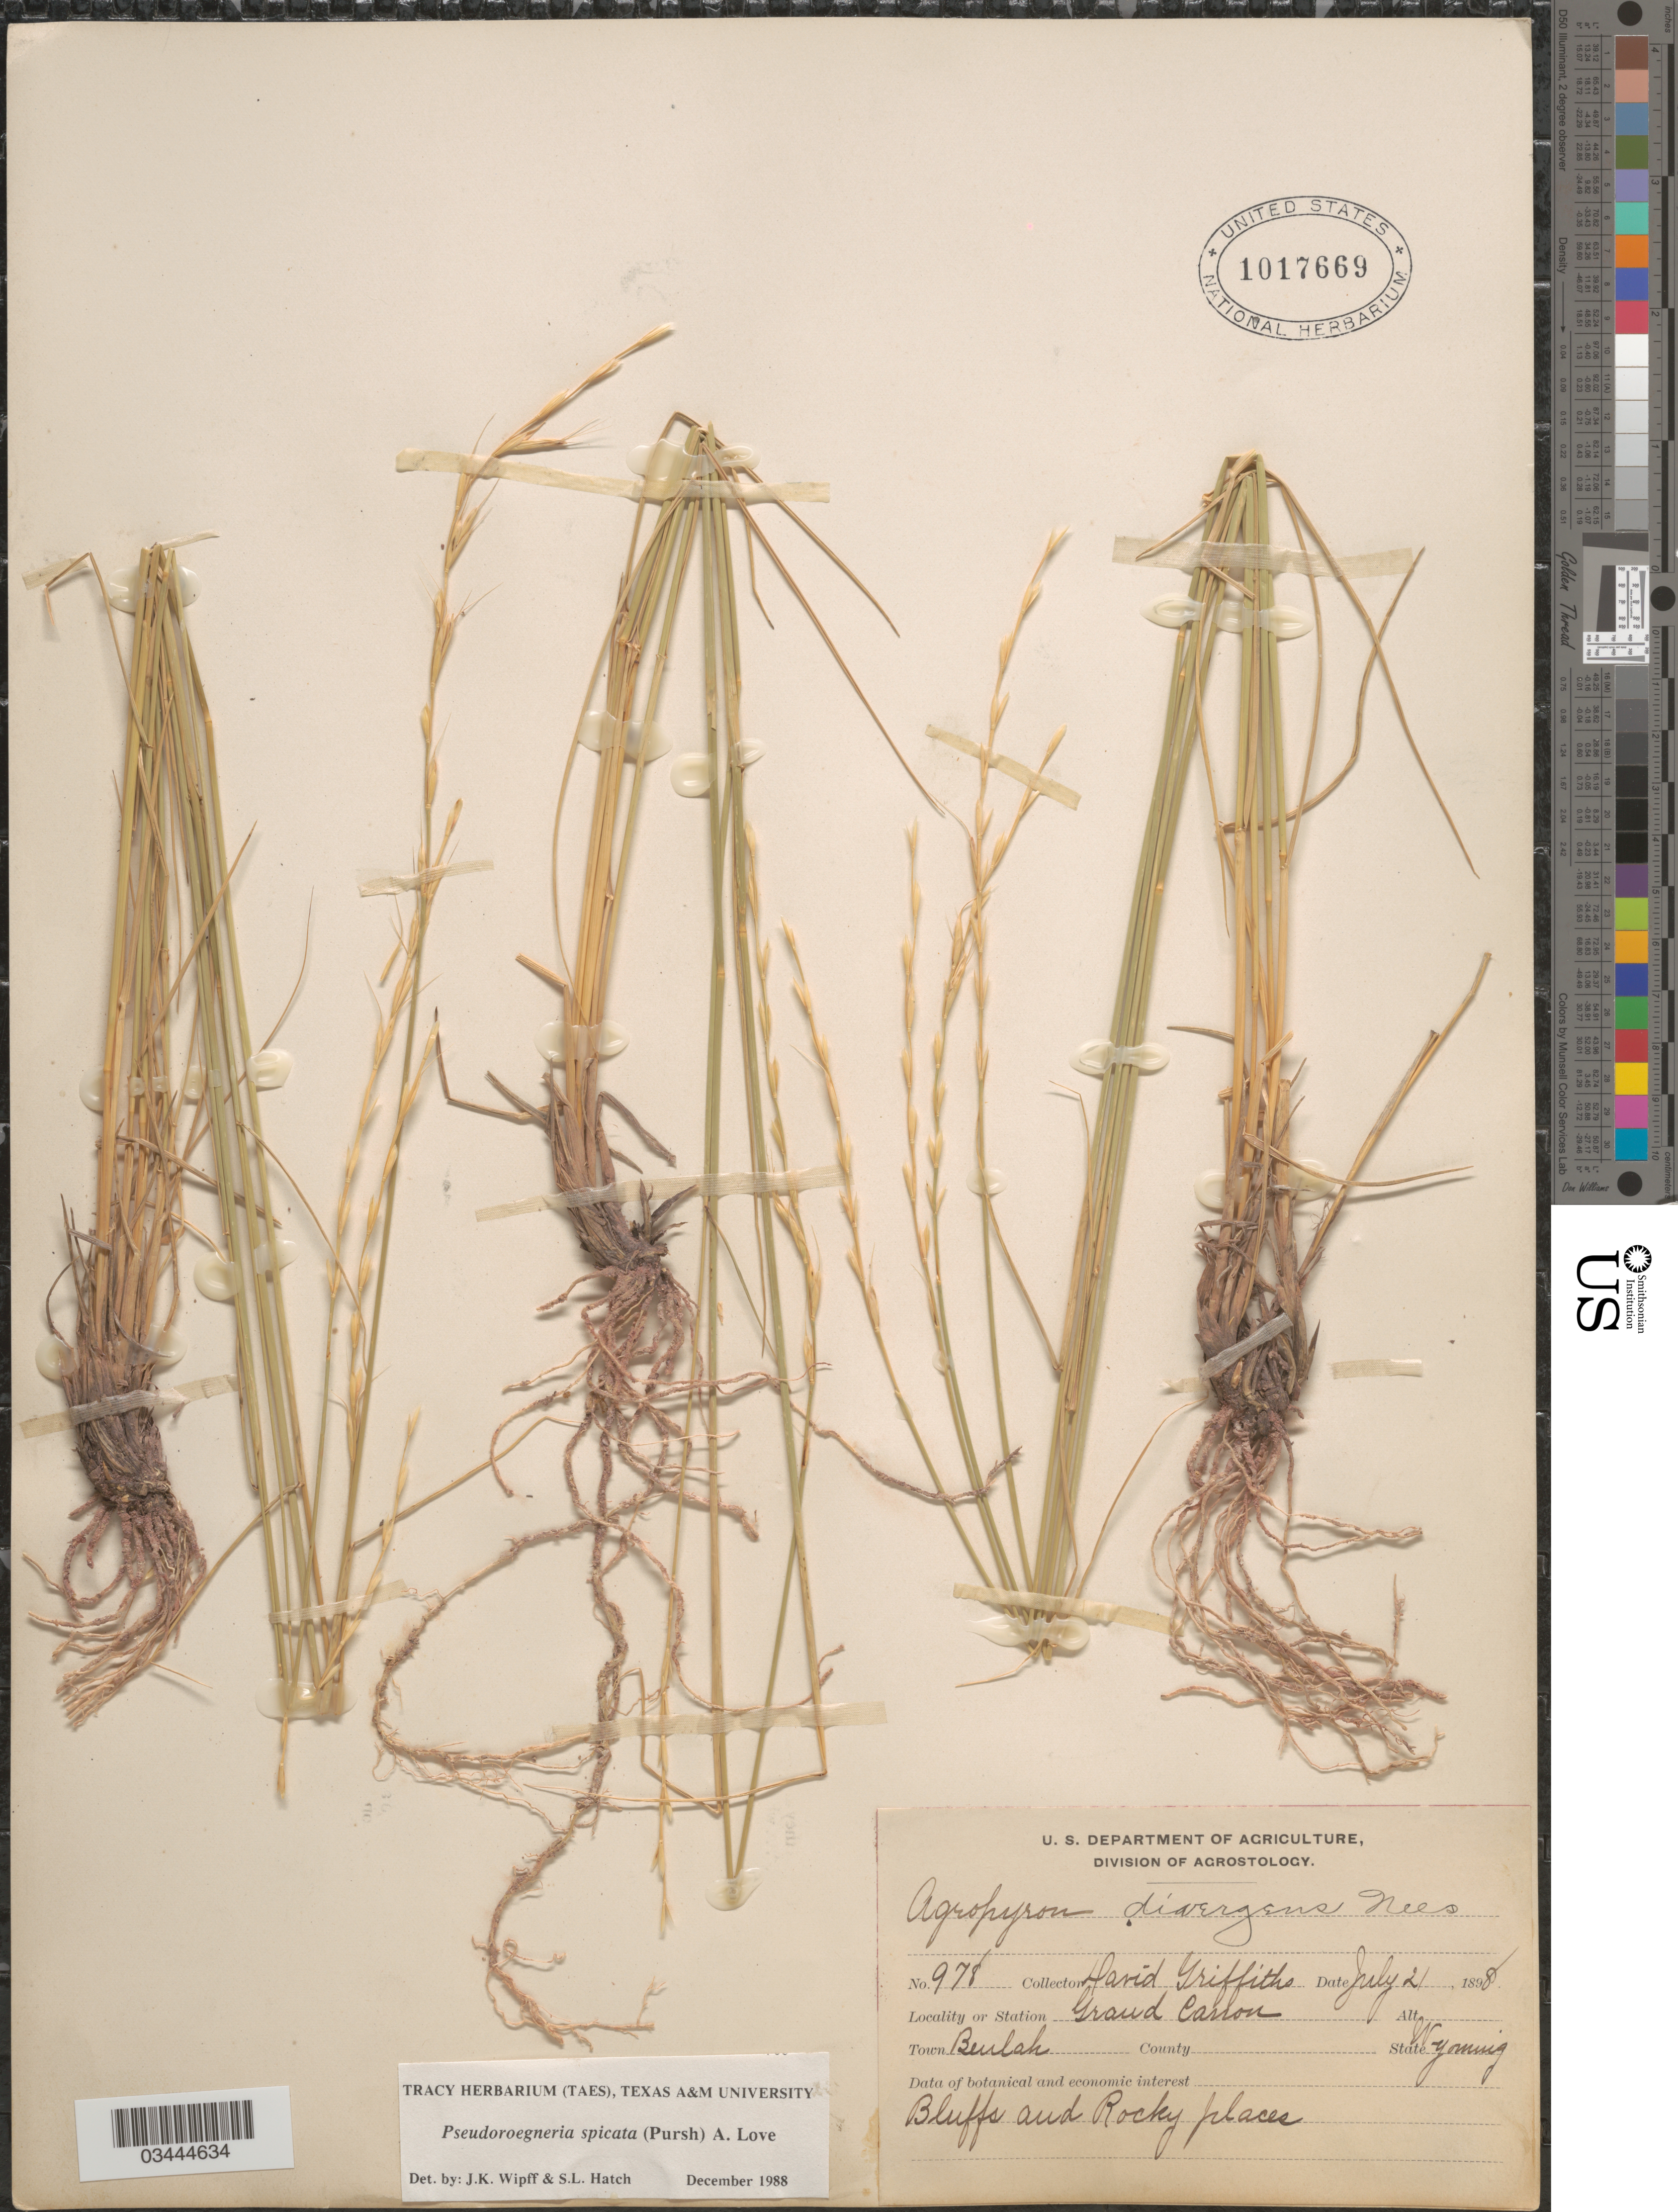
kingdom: Plantae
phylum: Tracheophyta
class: Liliopsida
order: Poales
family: Poaceae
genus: Pseudoroegneria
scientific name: Pseudoroegneria spicata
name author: (Pursh) Á. Löve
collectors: D. Griffiths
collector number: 978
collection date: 1898-07-21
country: United States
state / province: Wyoming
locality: Grand Canon. Town Bulak. Bluffs and Rocky places. Town Beulah.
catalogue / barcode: US 1017669